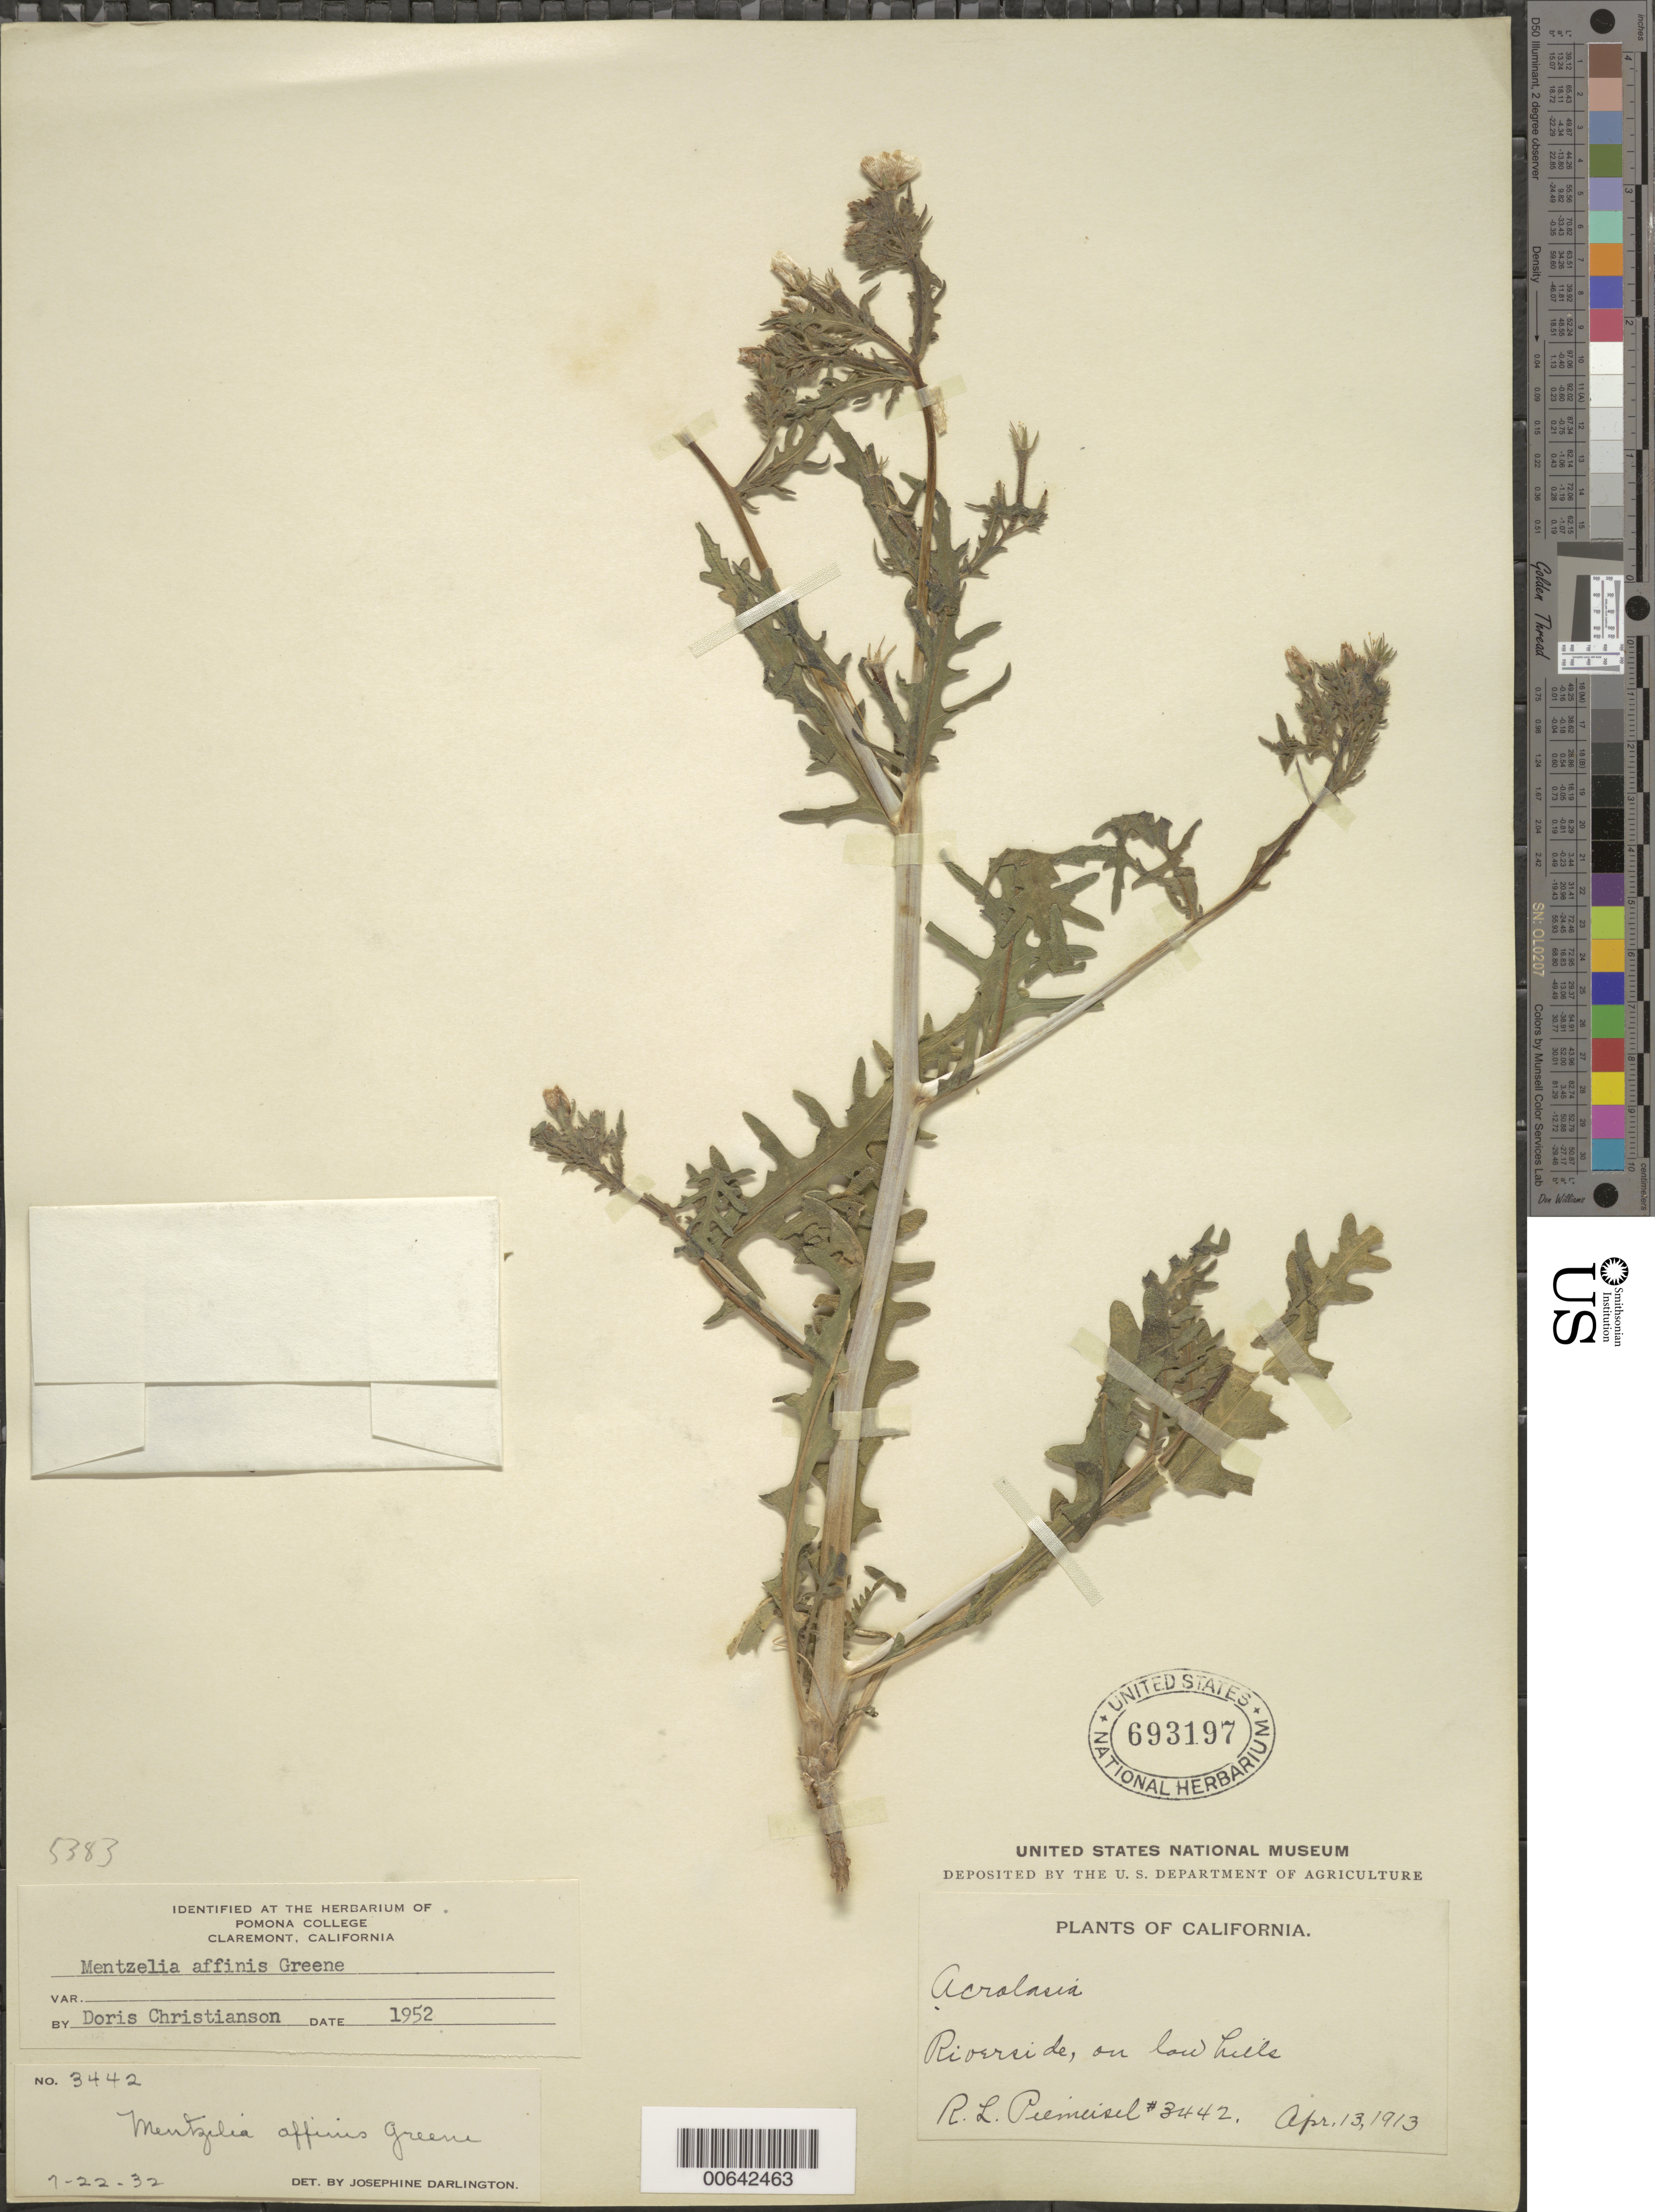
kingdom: Plantae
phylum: Tracheophyta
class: Magnoliopsida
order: Cornales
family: Loasaceae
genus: Mentzelia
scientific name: Mentzelia affinis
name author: Greene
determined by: Christianson, D., (POM), Pomona College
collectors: R. L. Piemeisel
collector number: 3442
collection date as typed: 13 Apr 1913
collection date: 1913-04-13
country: United States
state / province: California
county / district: Riverside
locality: On low hills.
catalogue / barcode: US 693197